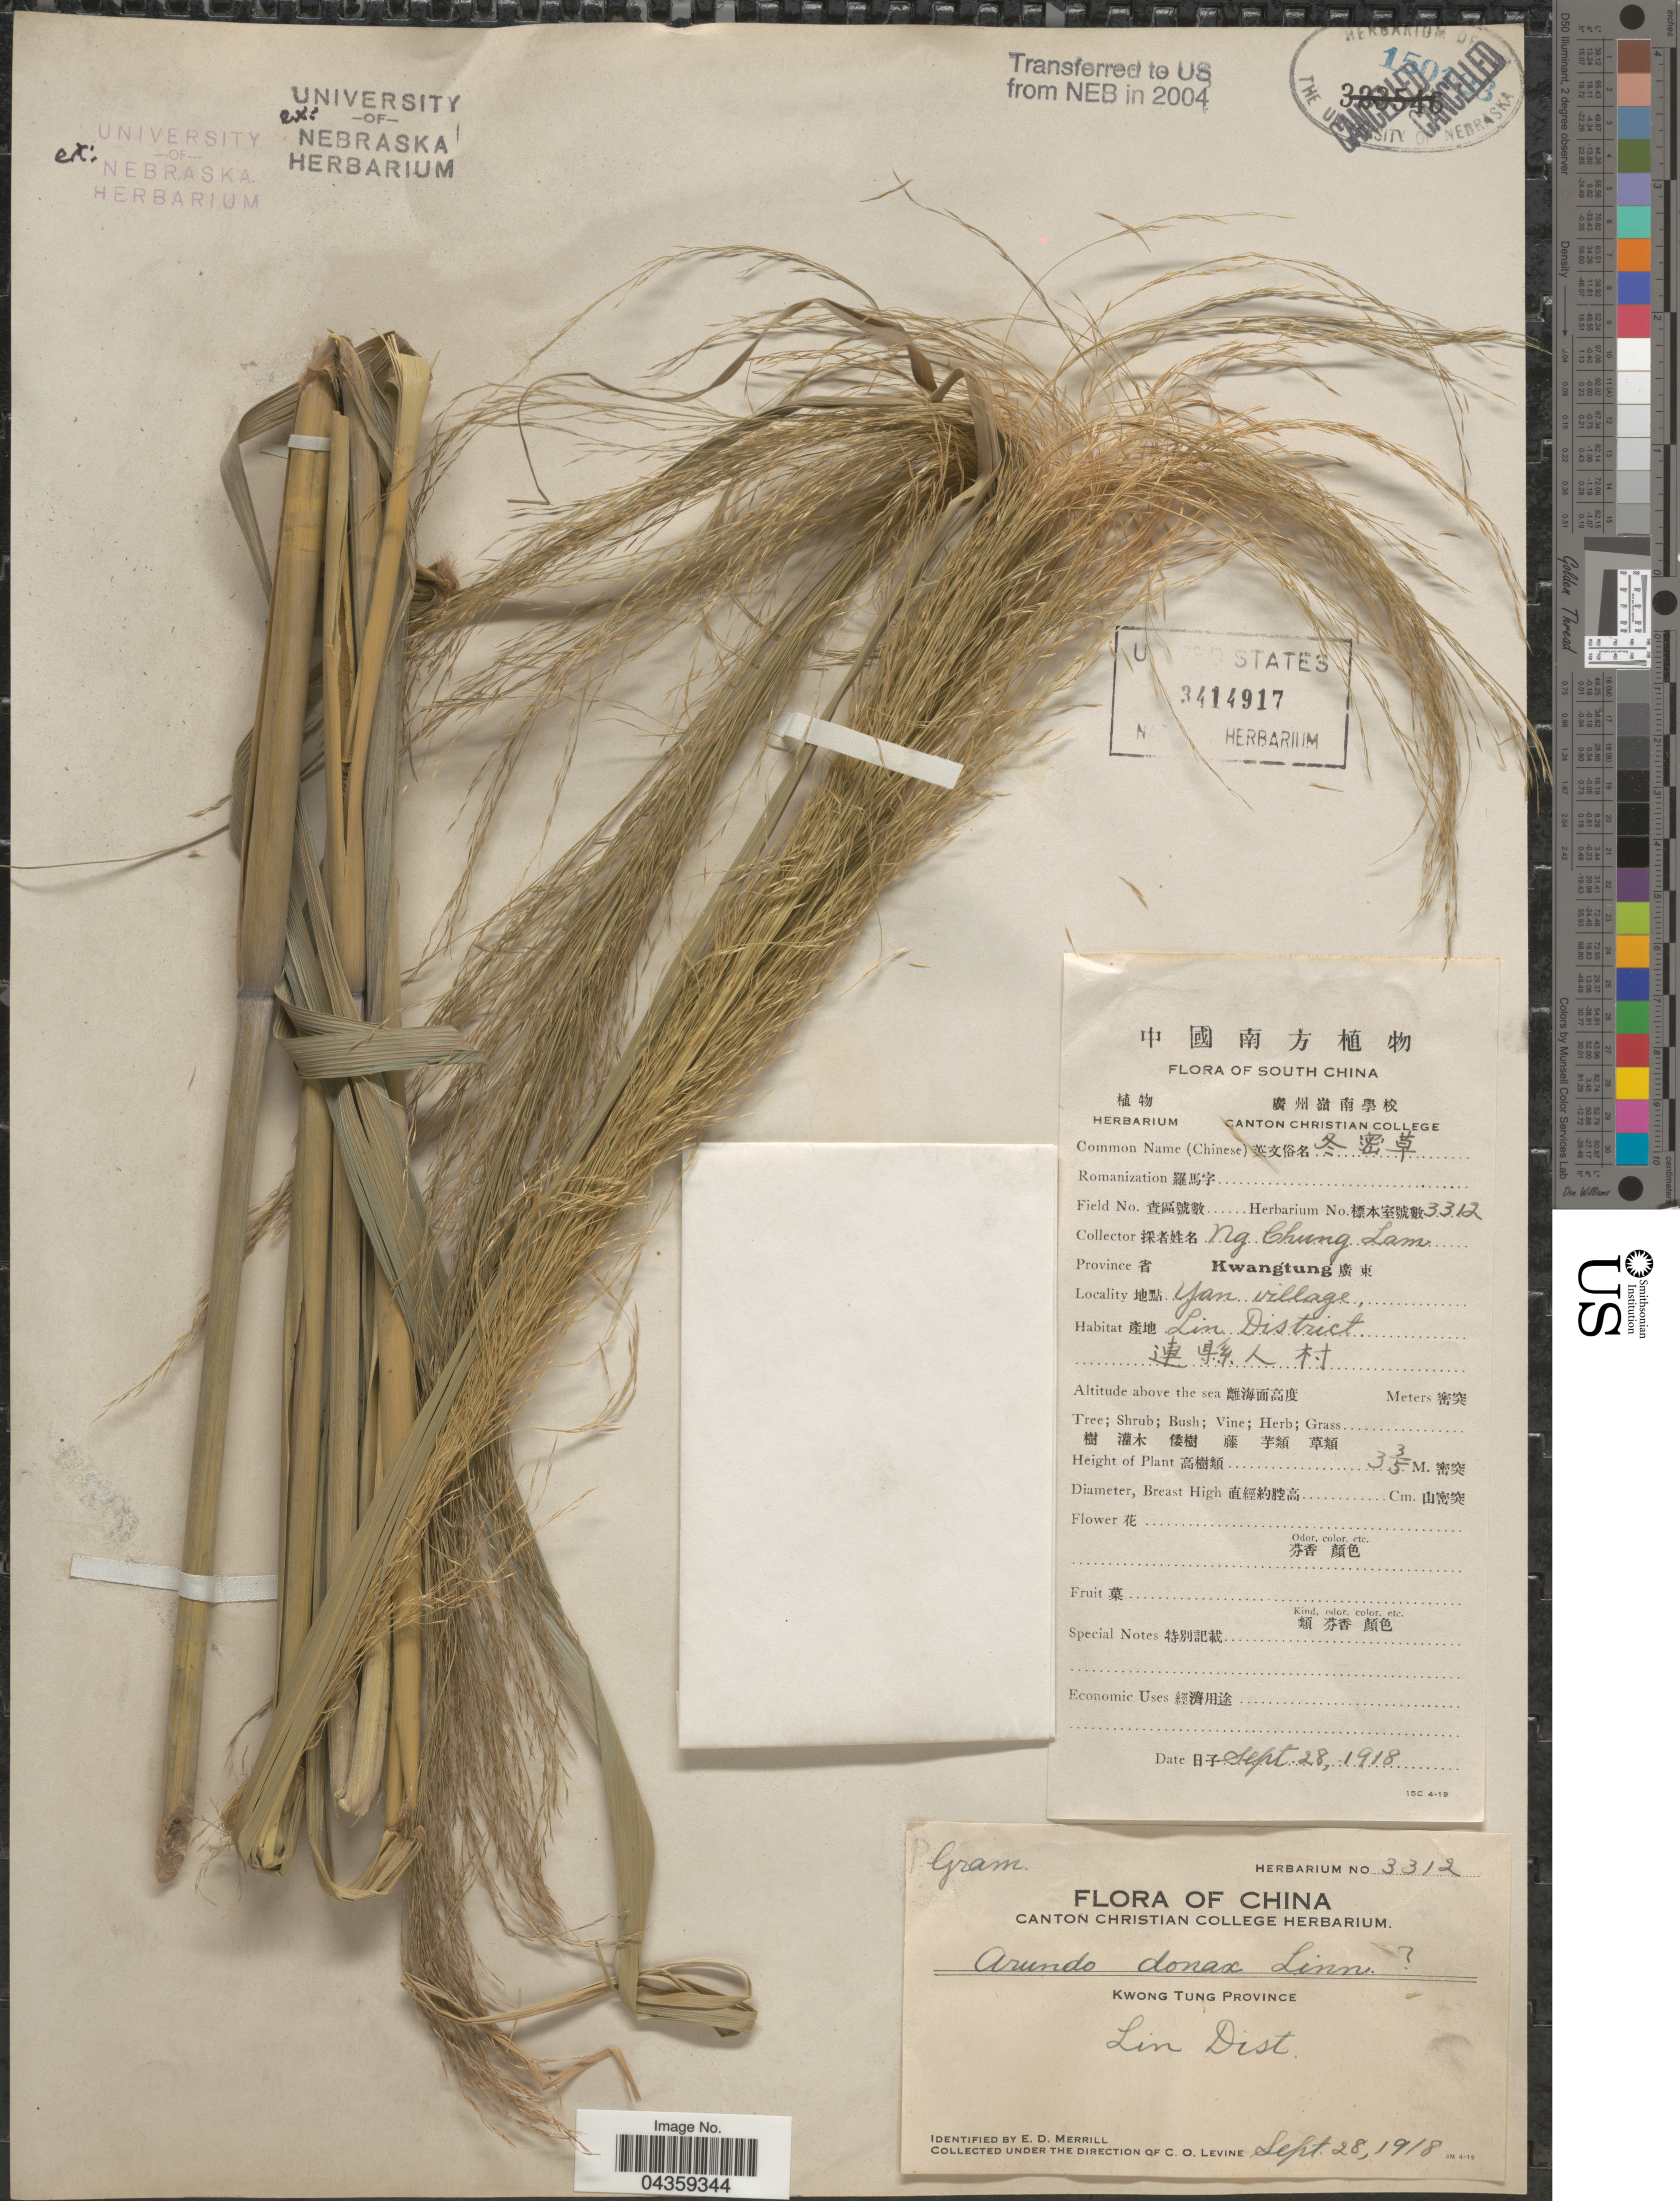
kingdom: Plantae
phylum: Tracheophyta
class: Liliopsida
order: Poales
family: Poaceae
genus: Arundo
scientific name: Arundo donax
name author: L.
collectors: C. O. Levine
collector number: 3312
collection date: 1918-09-28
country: China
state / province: Guangdong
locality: Kwong Tung Province. Lin Dist. South China. Ng Chung Lam. Province Kwangtung. Yan village.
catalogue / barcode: US 3414917